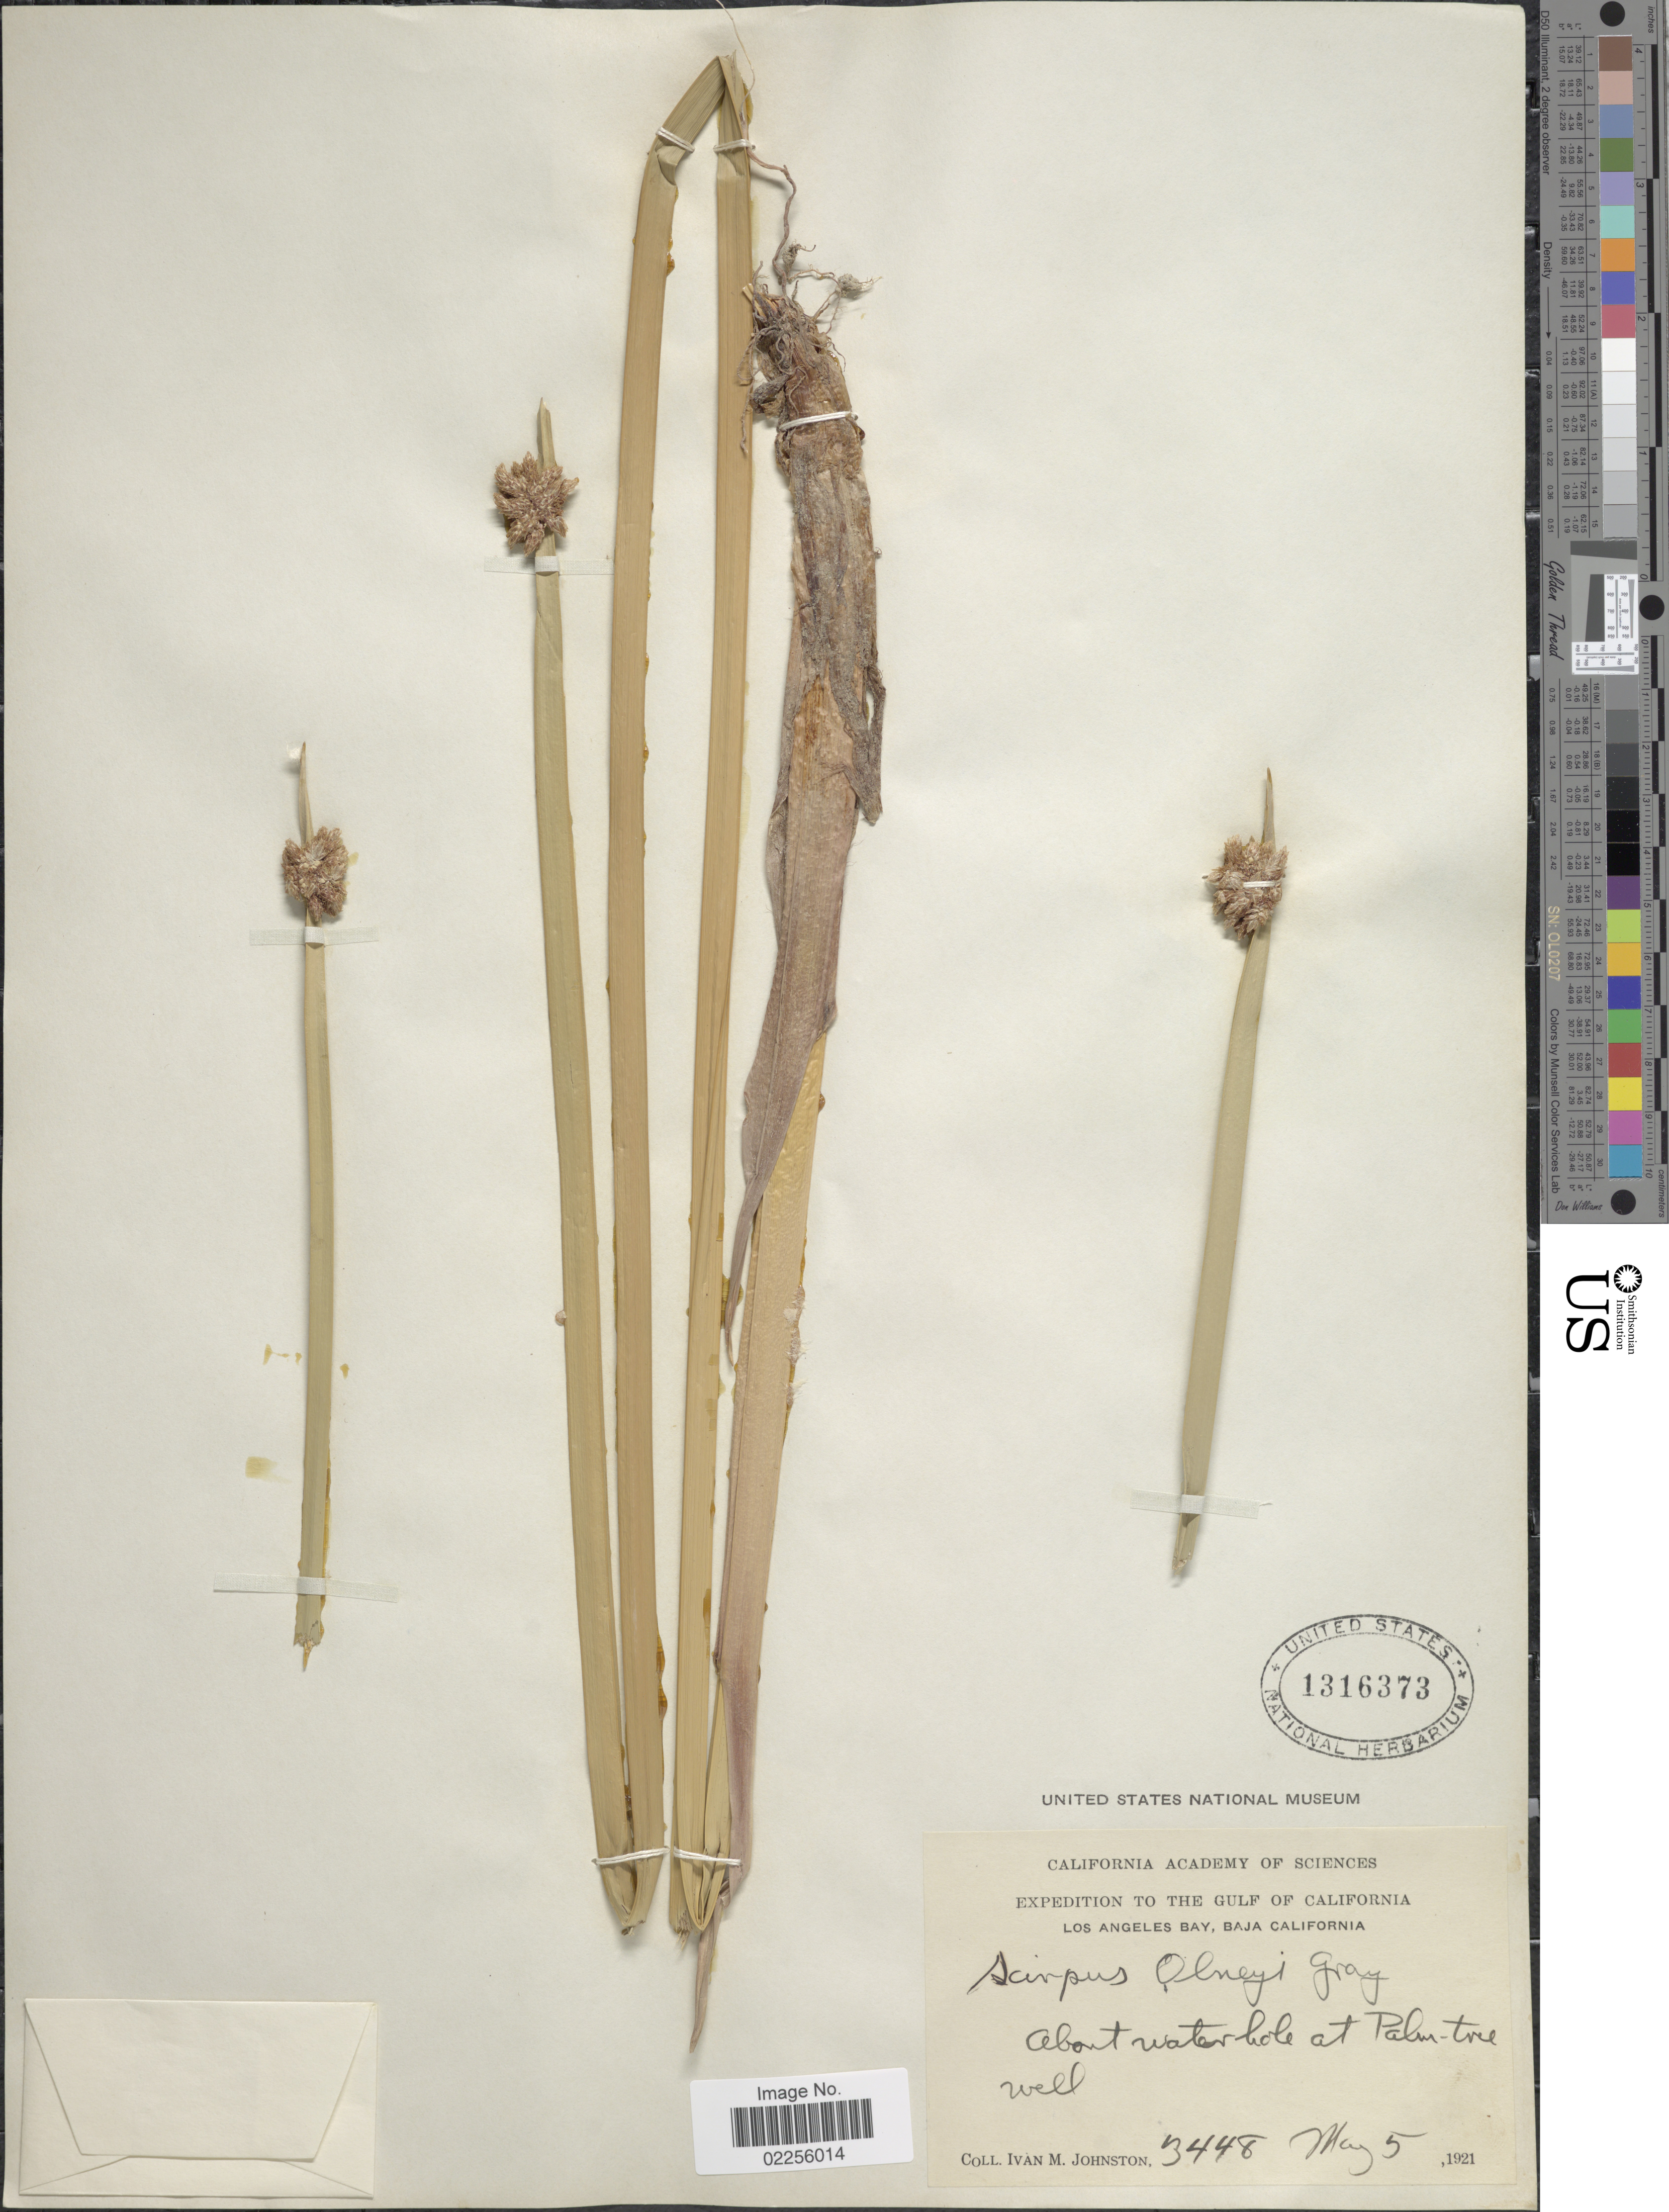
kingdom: Plantae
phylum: Tracheophyta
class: Liliopsida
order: Poales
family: Cyperaceae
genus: Schoenoplectus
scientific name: Schoenoplectus americanus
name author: (Pers.) Volkart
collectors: I.M. Johnston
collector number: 3448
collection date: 1921-05-05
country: Mexico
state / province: Baja California Norte / Baja California Sur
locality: The Gulf of California, Los Angeles Bay, About water hole at Palm-tree well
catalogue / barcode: US 1316373